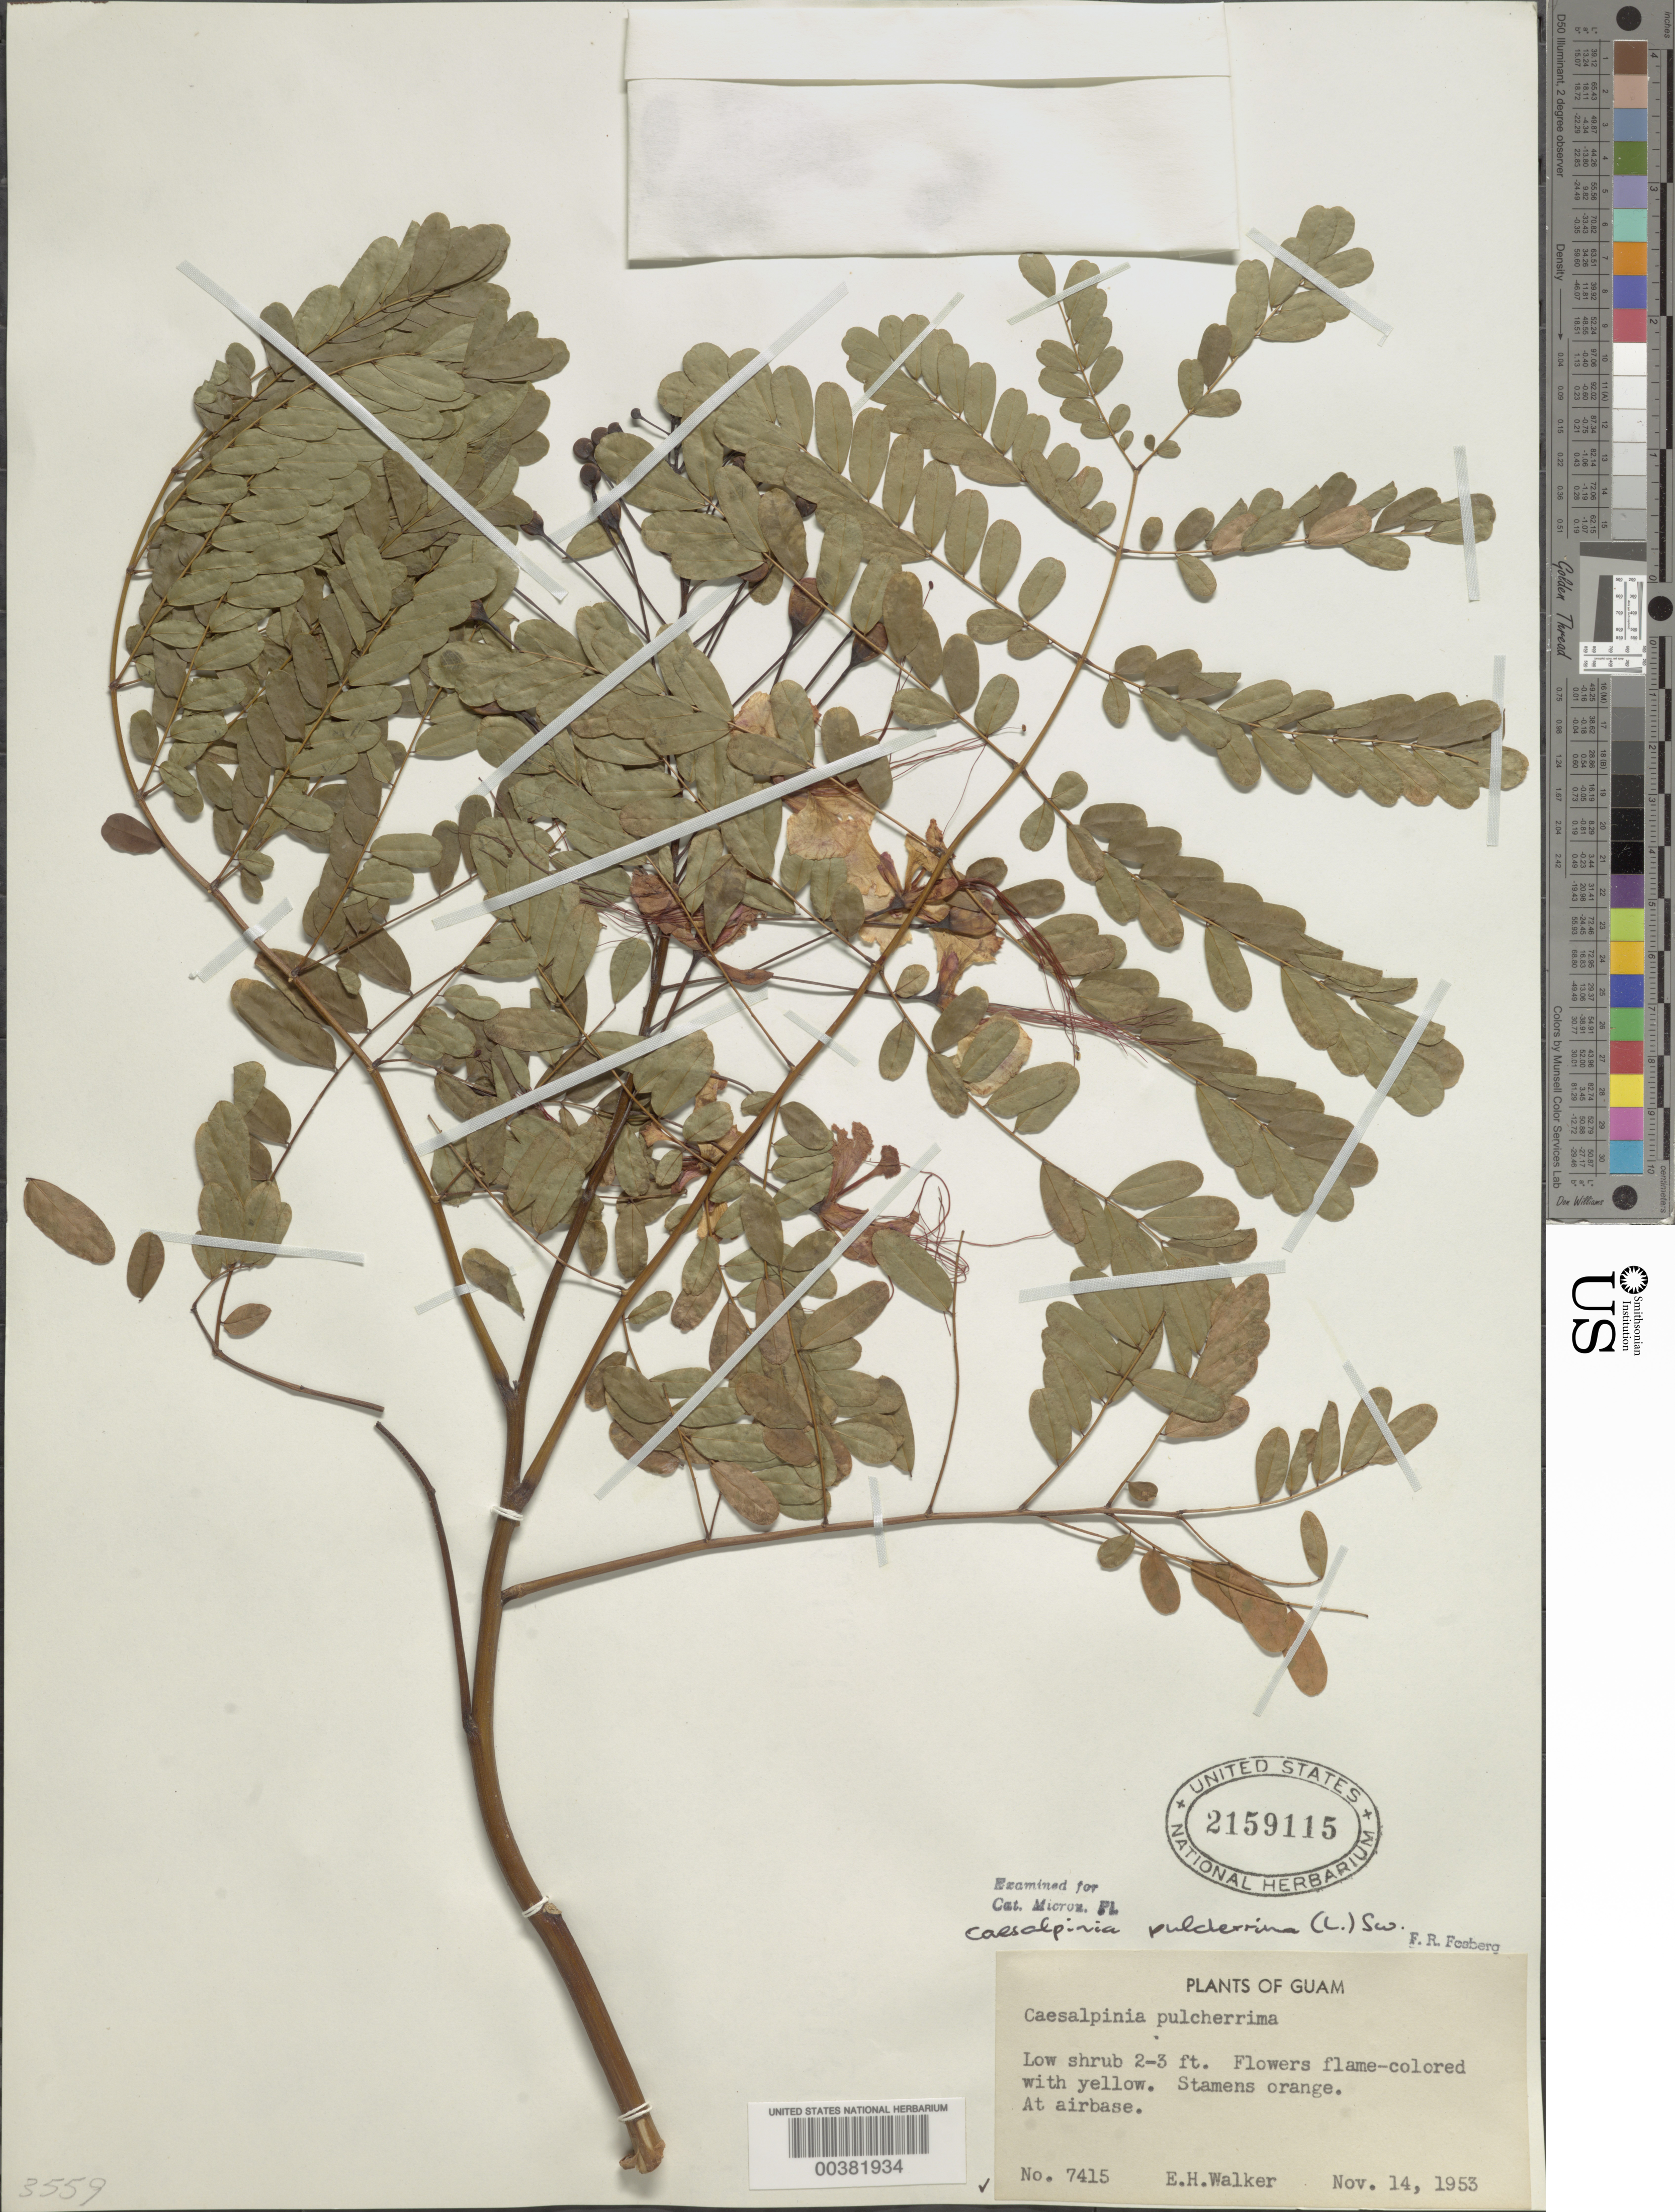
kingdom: Plantae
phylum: Tracheophyta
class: Magnoliopsida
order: Fabales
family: Fabaceae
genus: Caesalpinia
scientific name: Caesalpinia pulcherrima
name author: (L.) Sw.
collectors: E. H. Walker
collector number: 7415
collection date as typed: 14 Nov 1953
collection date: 1953-11-14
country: Guam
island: Guam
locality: At airbase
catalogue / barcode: US 2159115